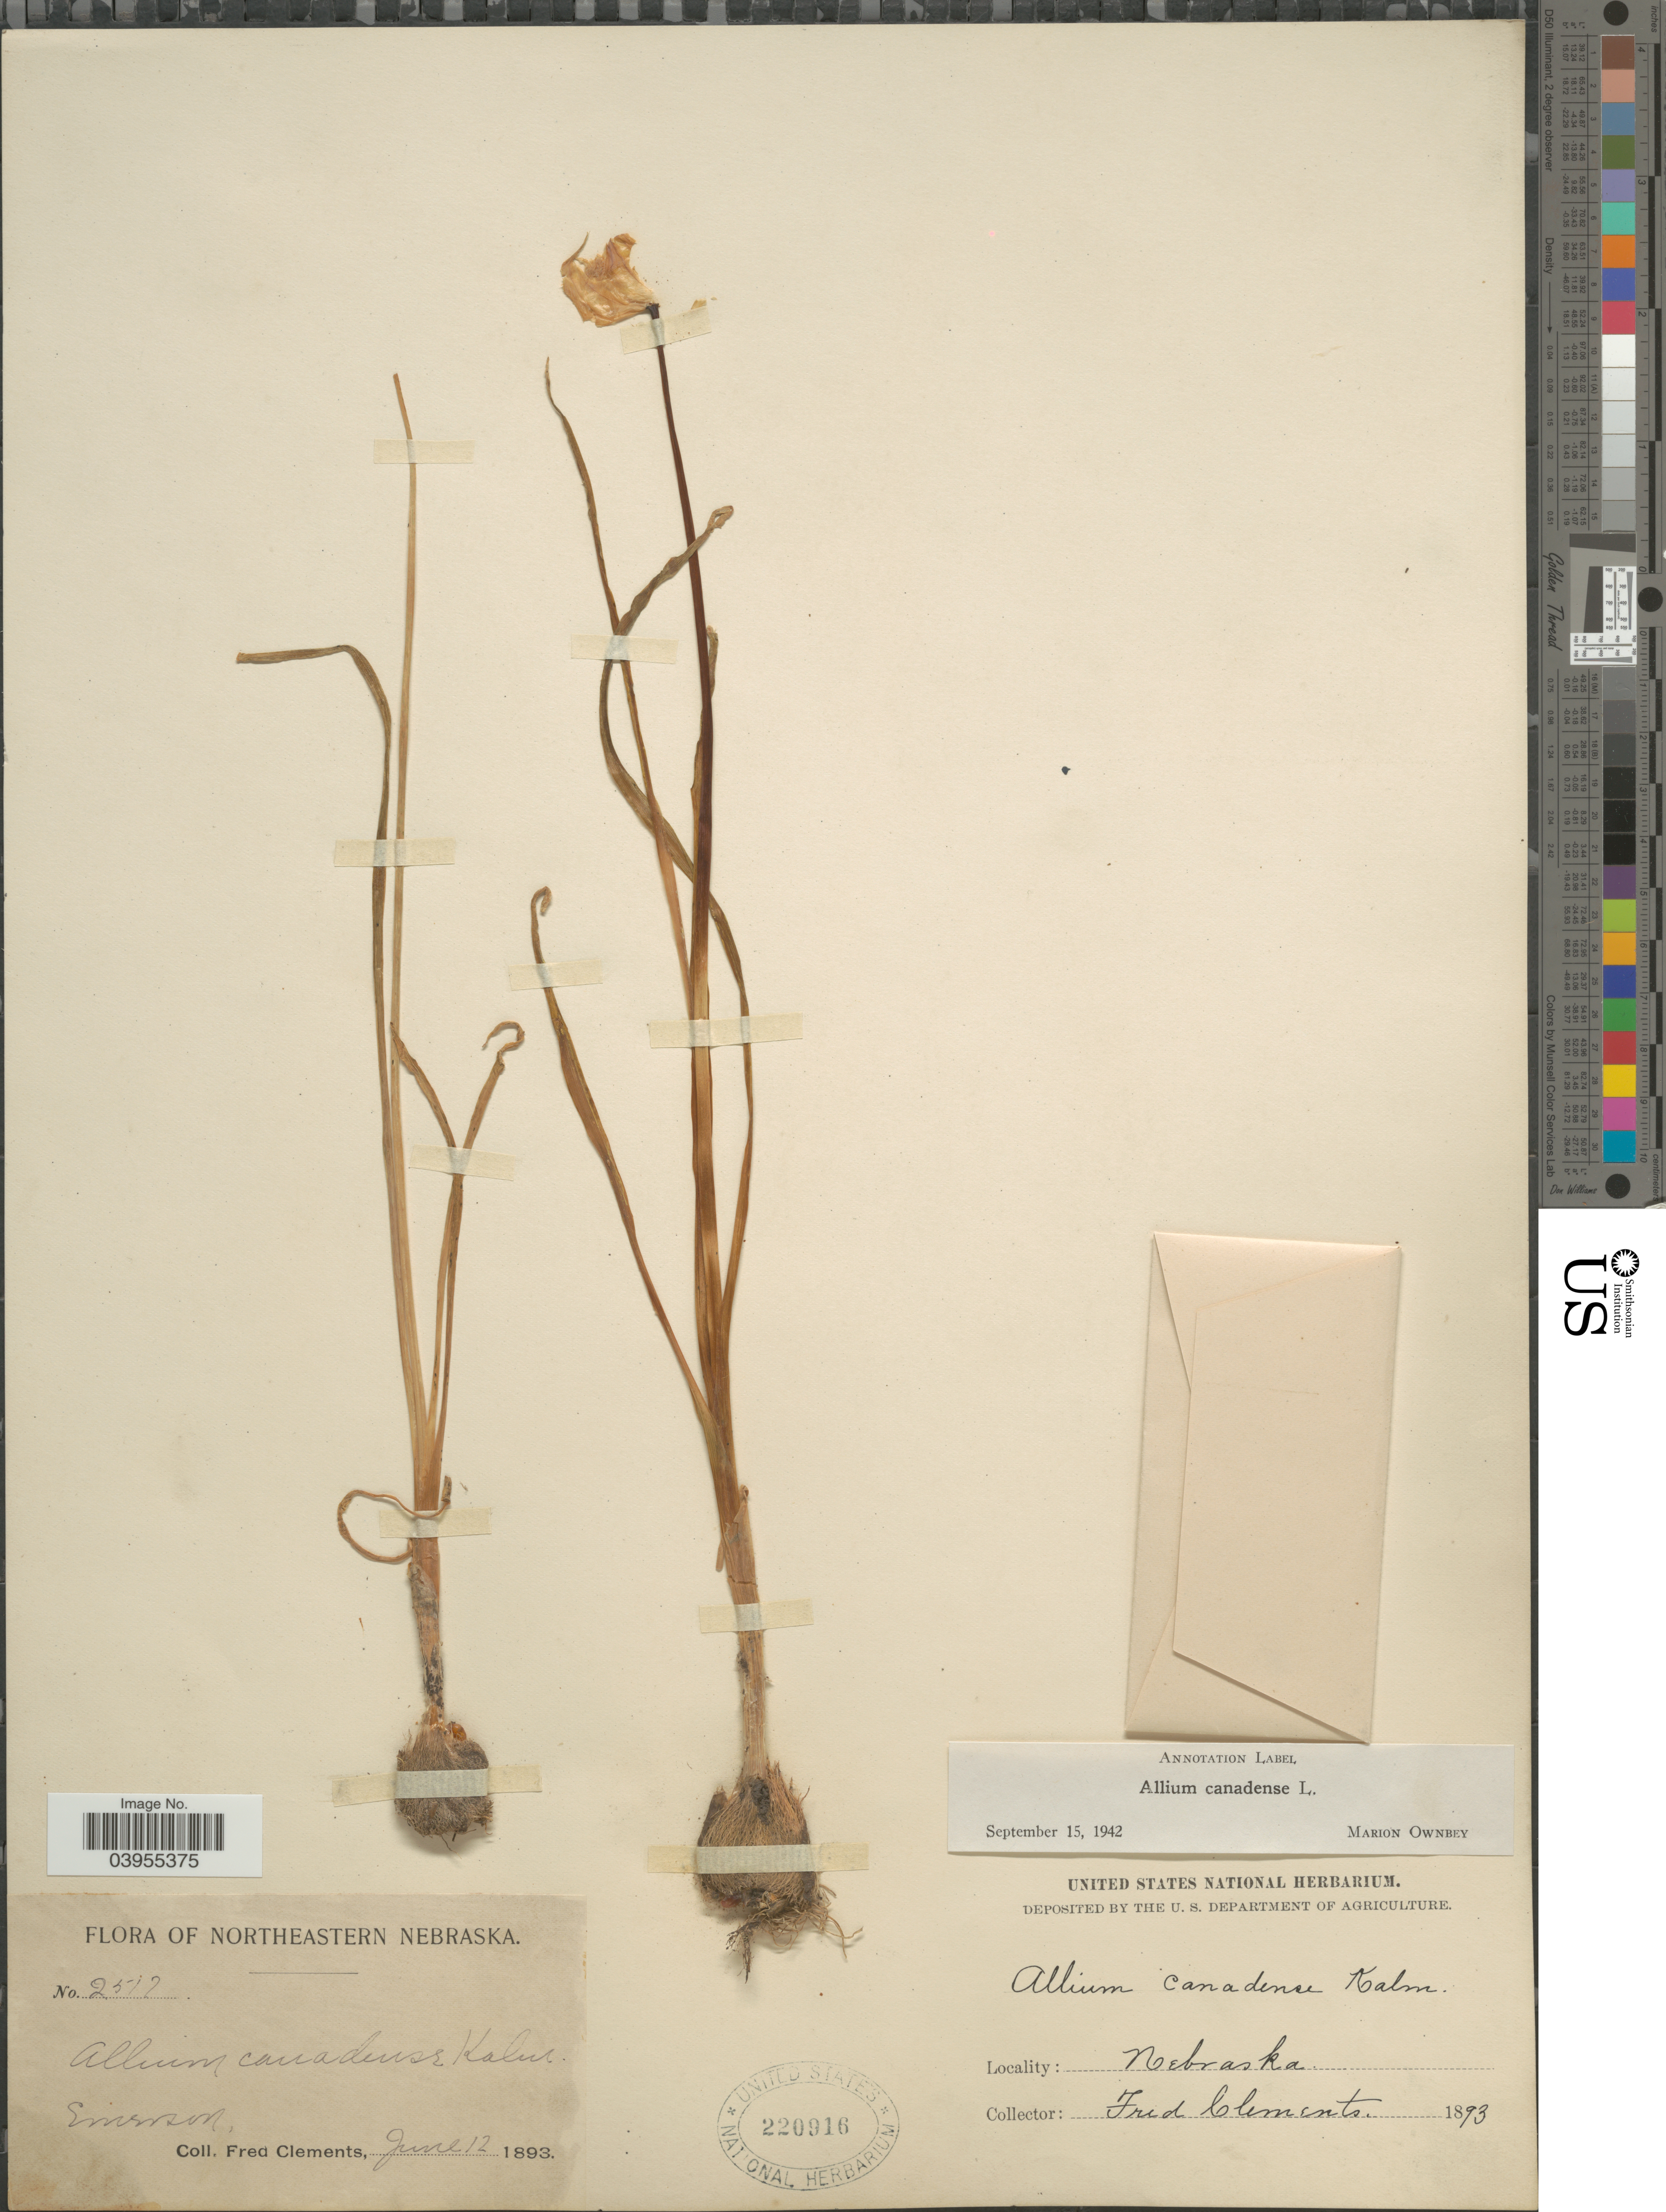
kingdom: Plantae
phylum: Tracheophyta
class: Liliopsida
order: Asparagales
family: Amaryllidaceae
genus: Allium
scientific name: Allium canadense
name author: L.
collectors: F. Clements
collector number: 2517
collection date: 1893-06-12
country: United States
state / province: Nebraska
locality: Northeastern Nebraska. Emerson.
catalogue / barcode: US 220916